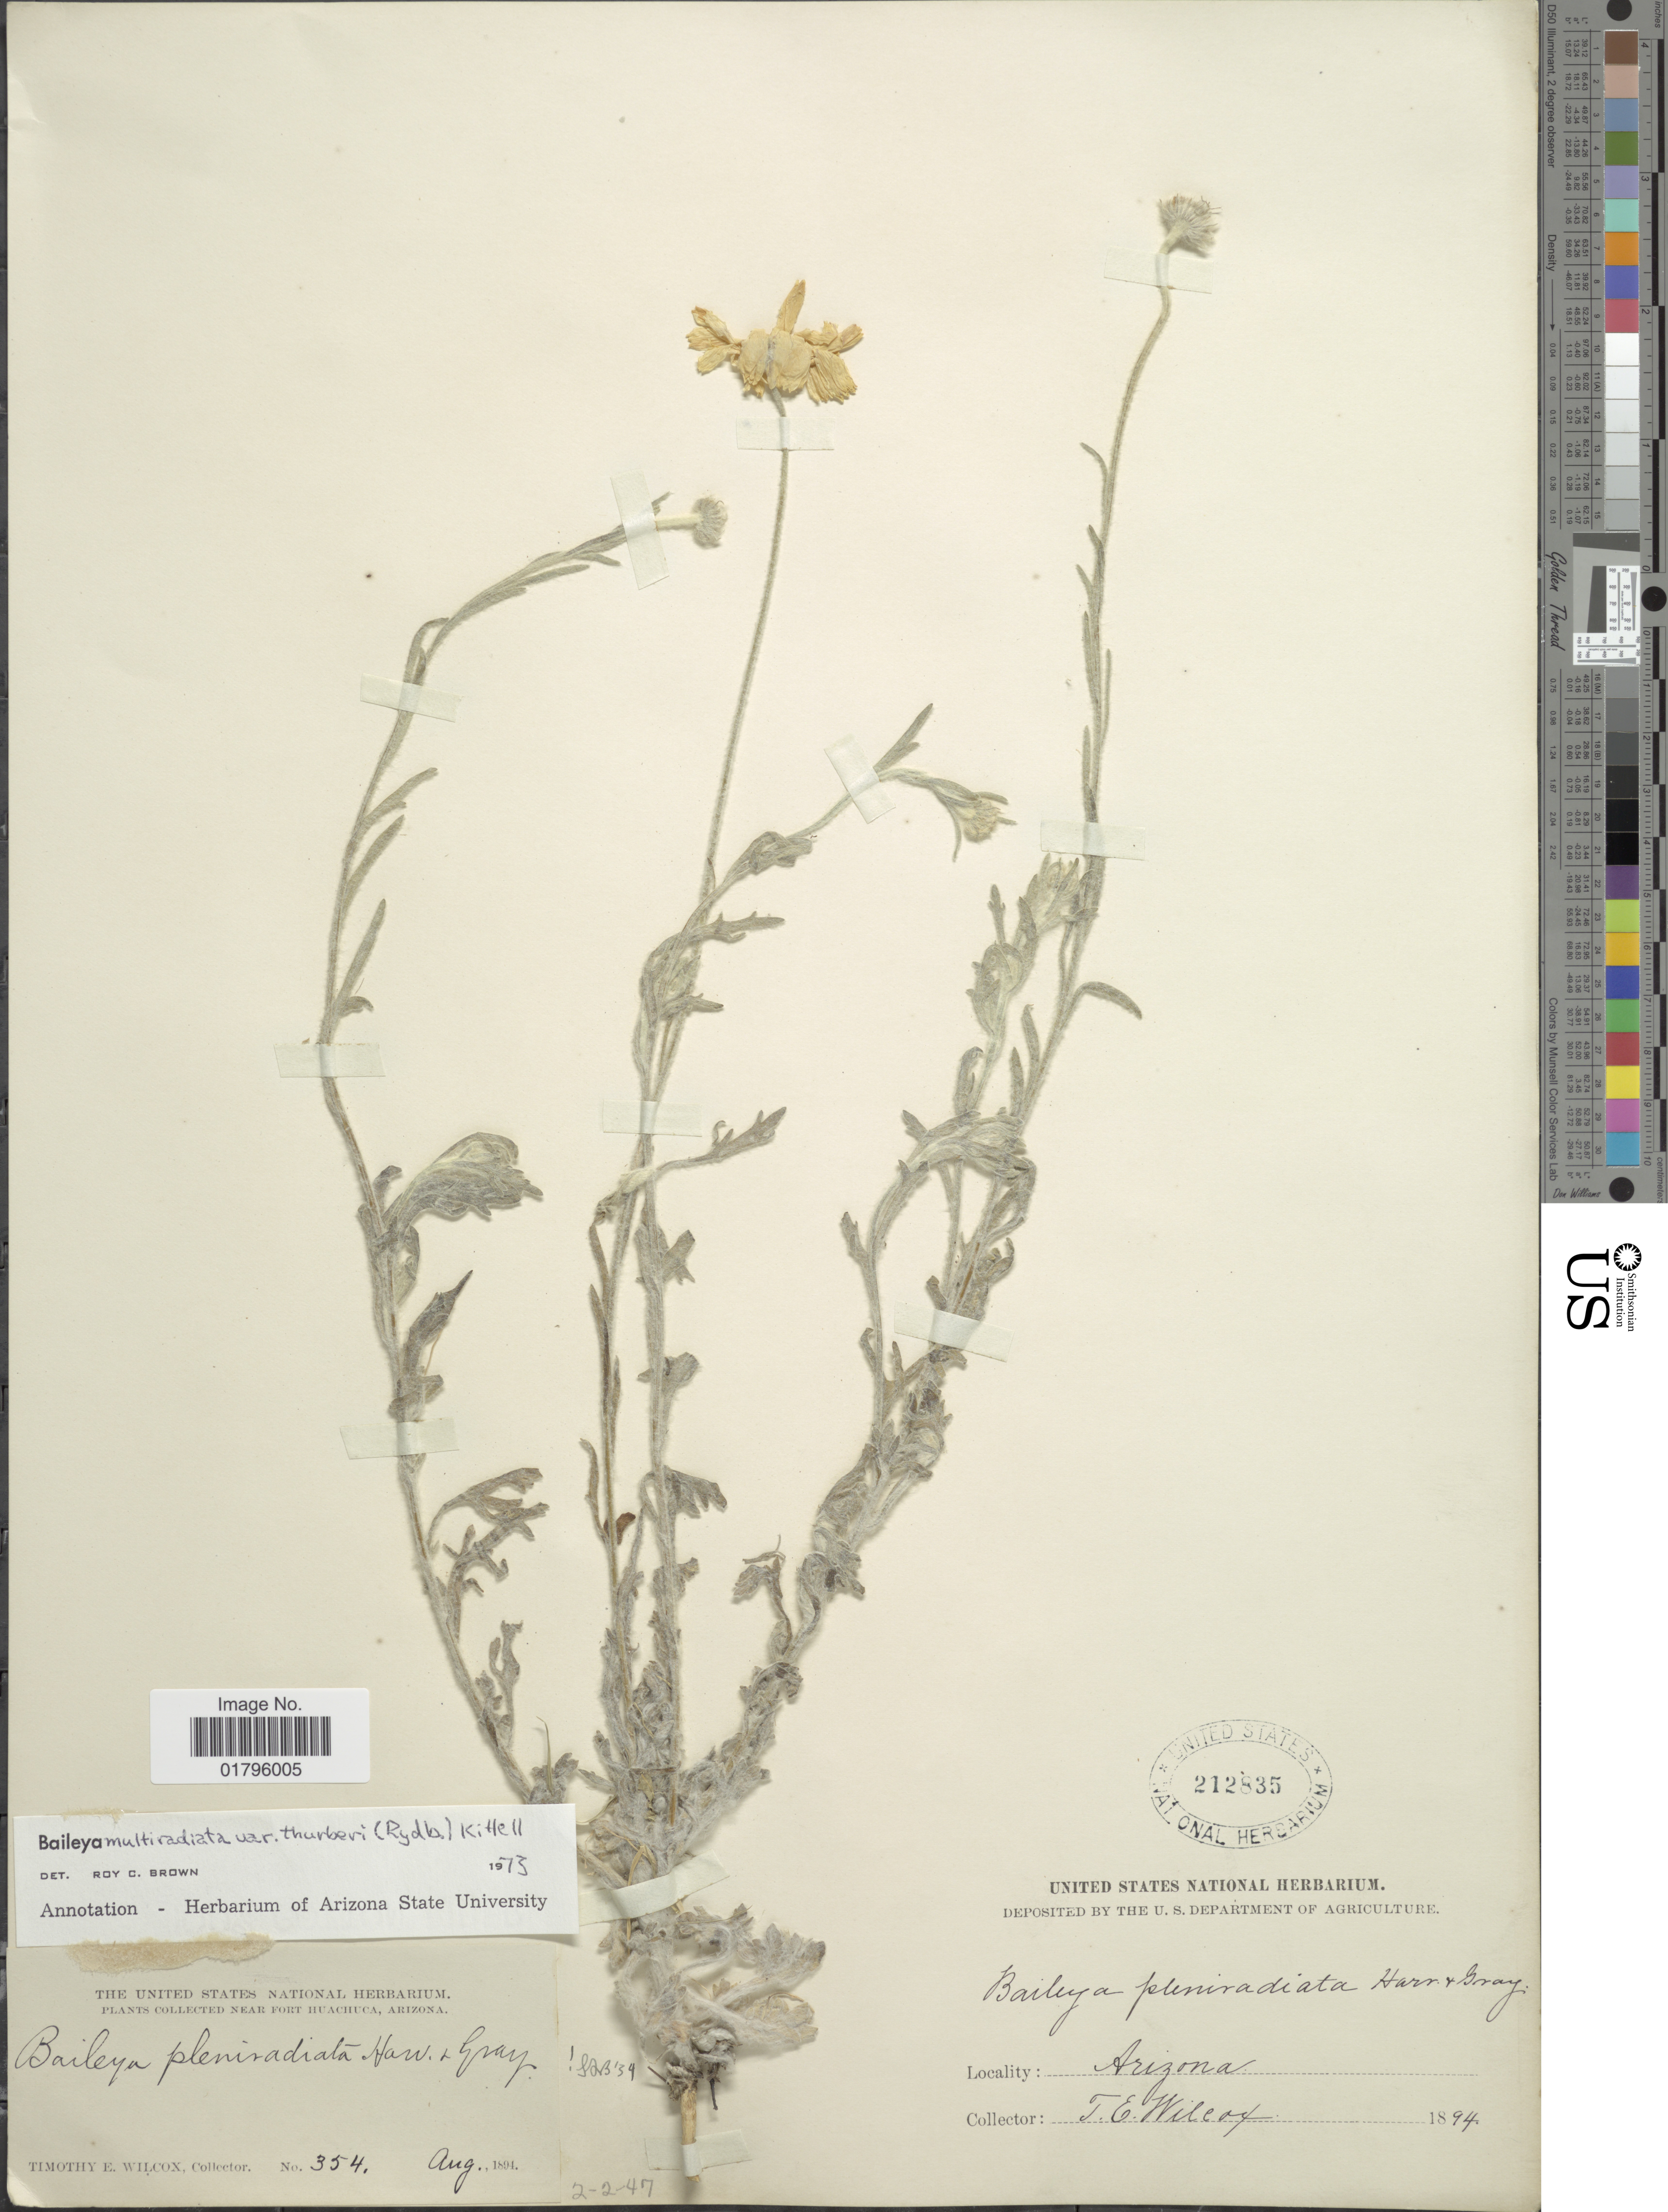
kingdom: Plantae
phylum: Tracheophyta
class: Magnoliopsida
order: Asterales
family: Asteraceae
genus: Baileya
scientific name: Baileya multiradiata var. thurberi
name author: (Rydb.) Kittell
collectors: T. E. Wilcox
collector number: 354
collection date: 1894-08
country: United States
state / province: Arizona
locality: Arizona. near Fort Huachuca, Arizona.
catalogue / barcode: US 212835